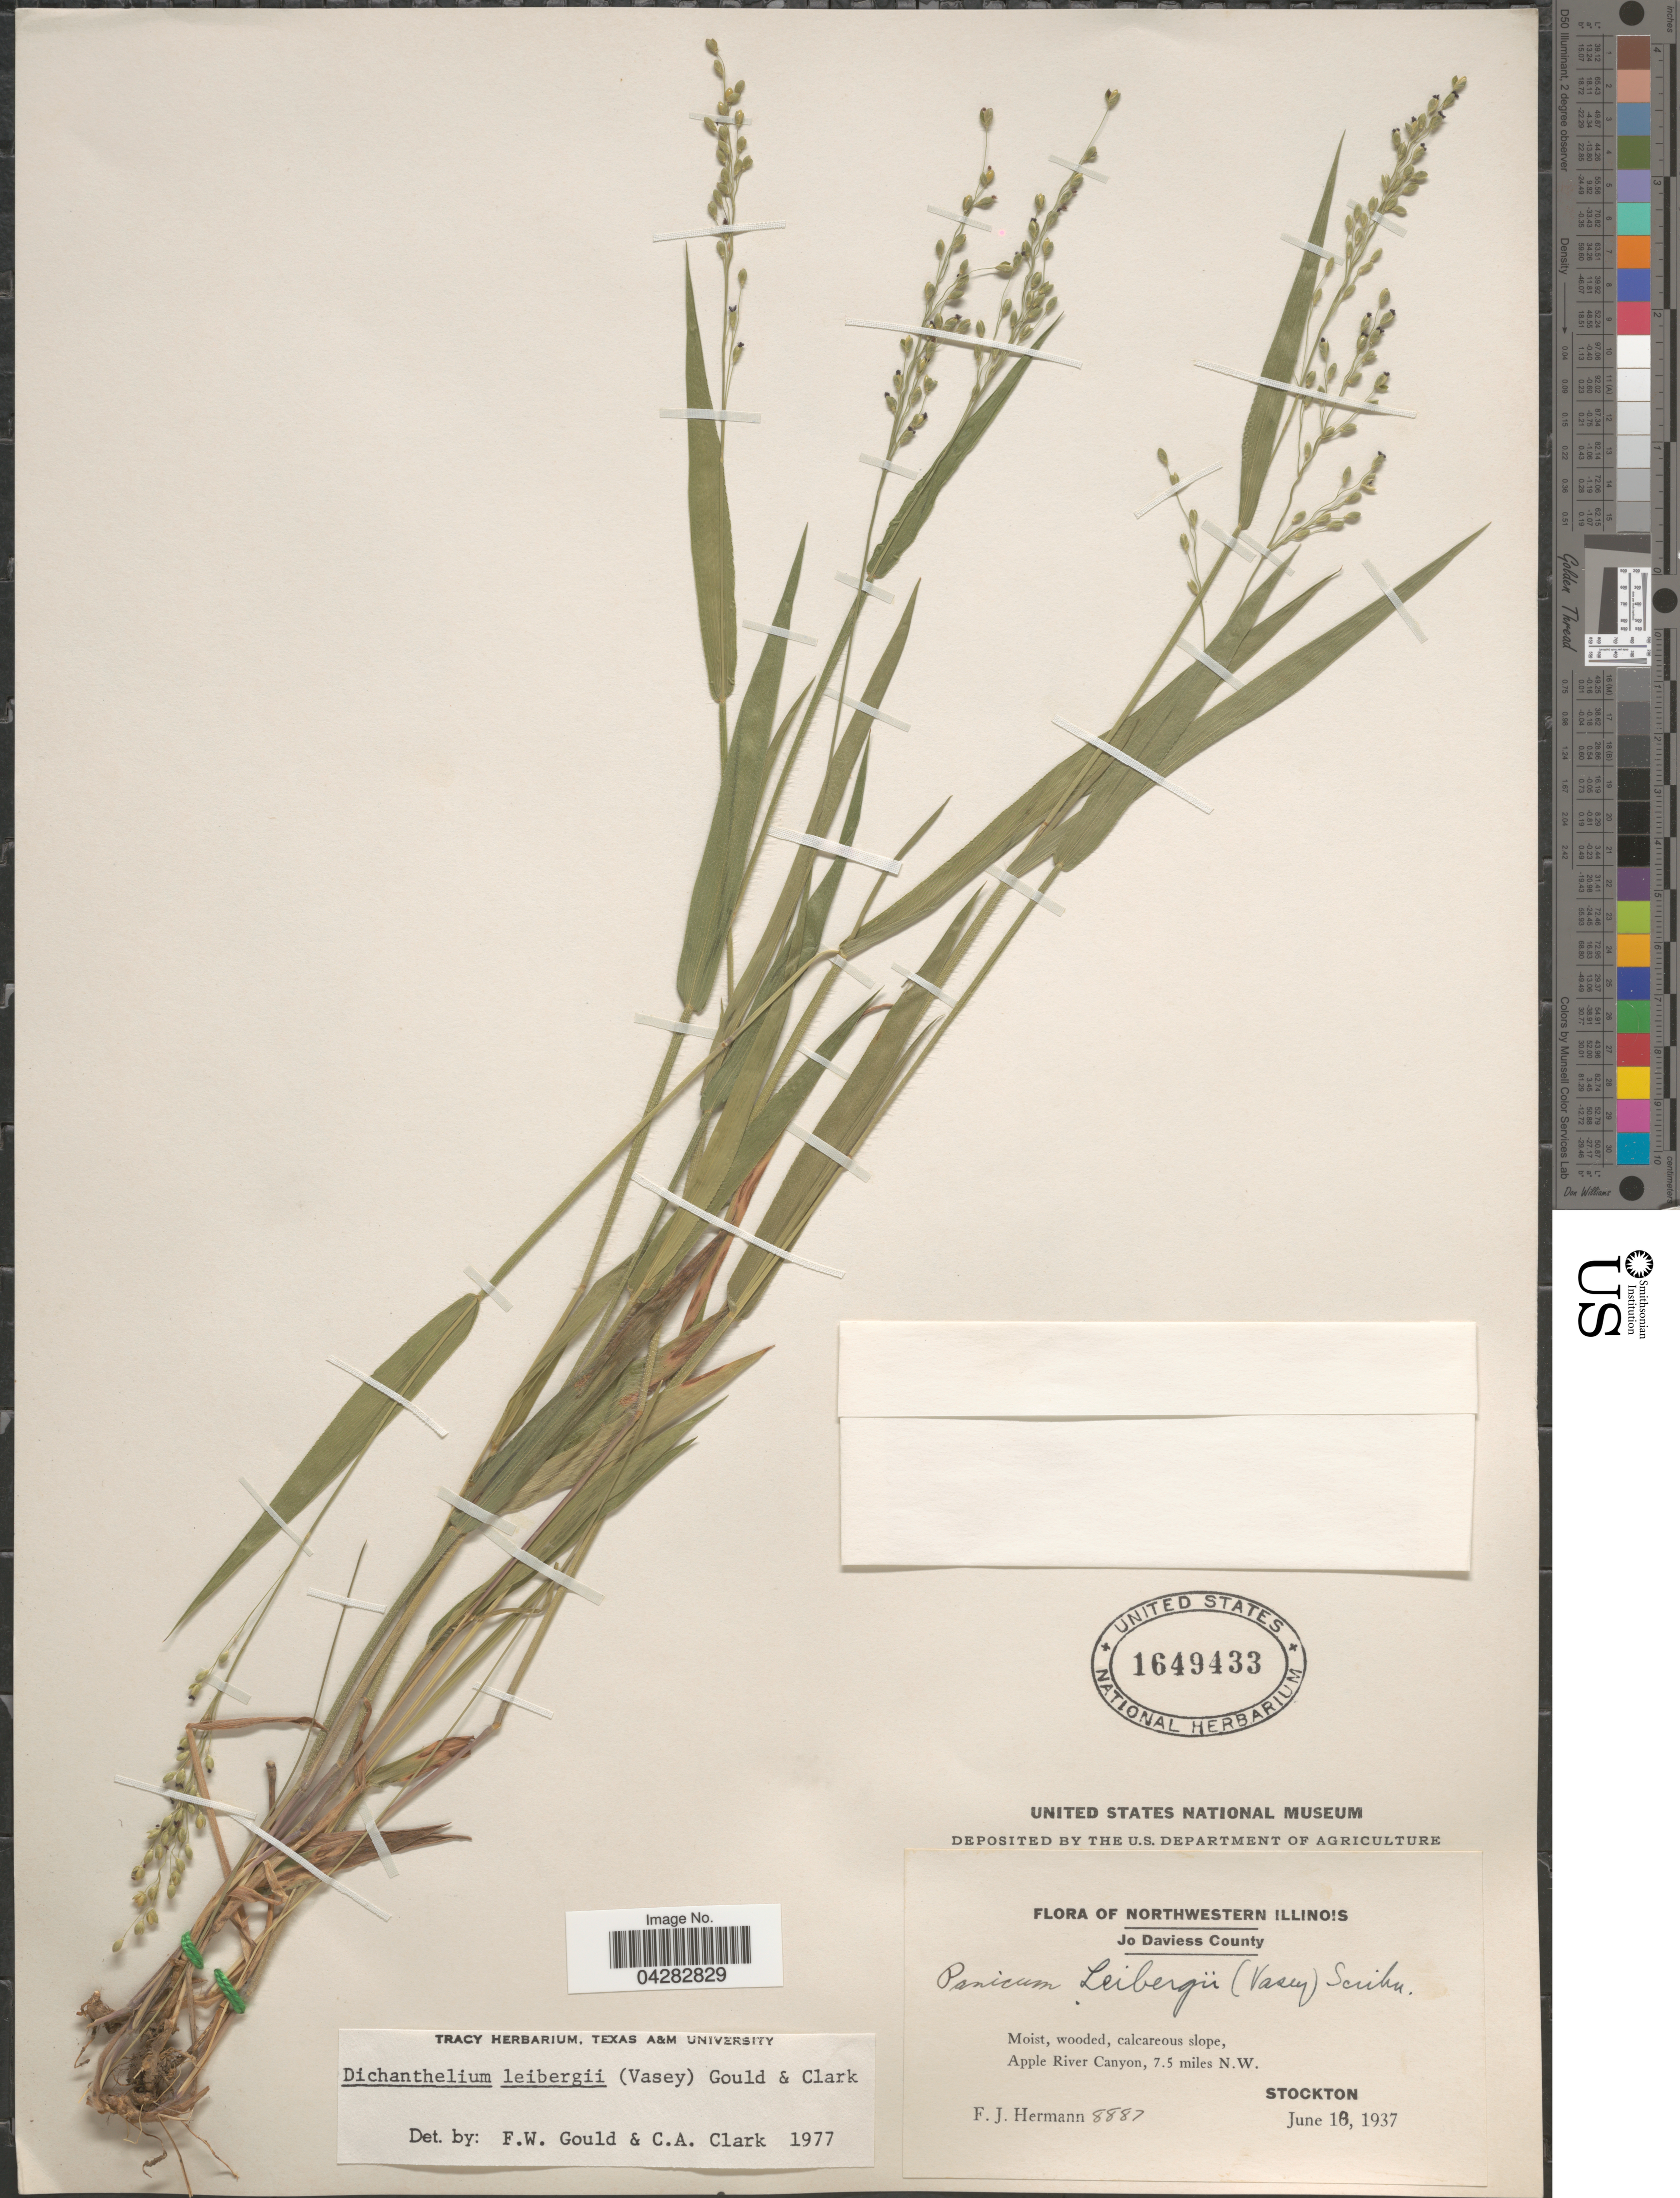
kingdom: Plantae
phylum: Tracheophyta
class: Liliopsida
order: Poales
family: Poaceae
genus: Dichanthelium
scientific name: Dichanthelium leibergii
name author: (Vasey) Gould & C.A. Clark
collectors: F. J. Hermann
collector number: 8887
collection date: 1937-06-18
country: United States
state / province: Illinois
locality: Northwestern Illinois. Jo Daviess County. Moist, wooded, calcareous slope, Apple River Canyon, 7.5 miles N.W. Stockton.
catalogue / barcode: US 1649433